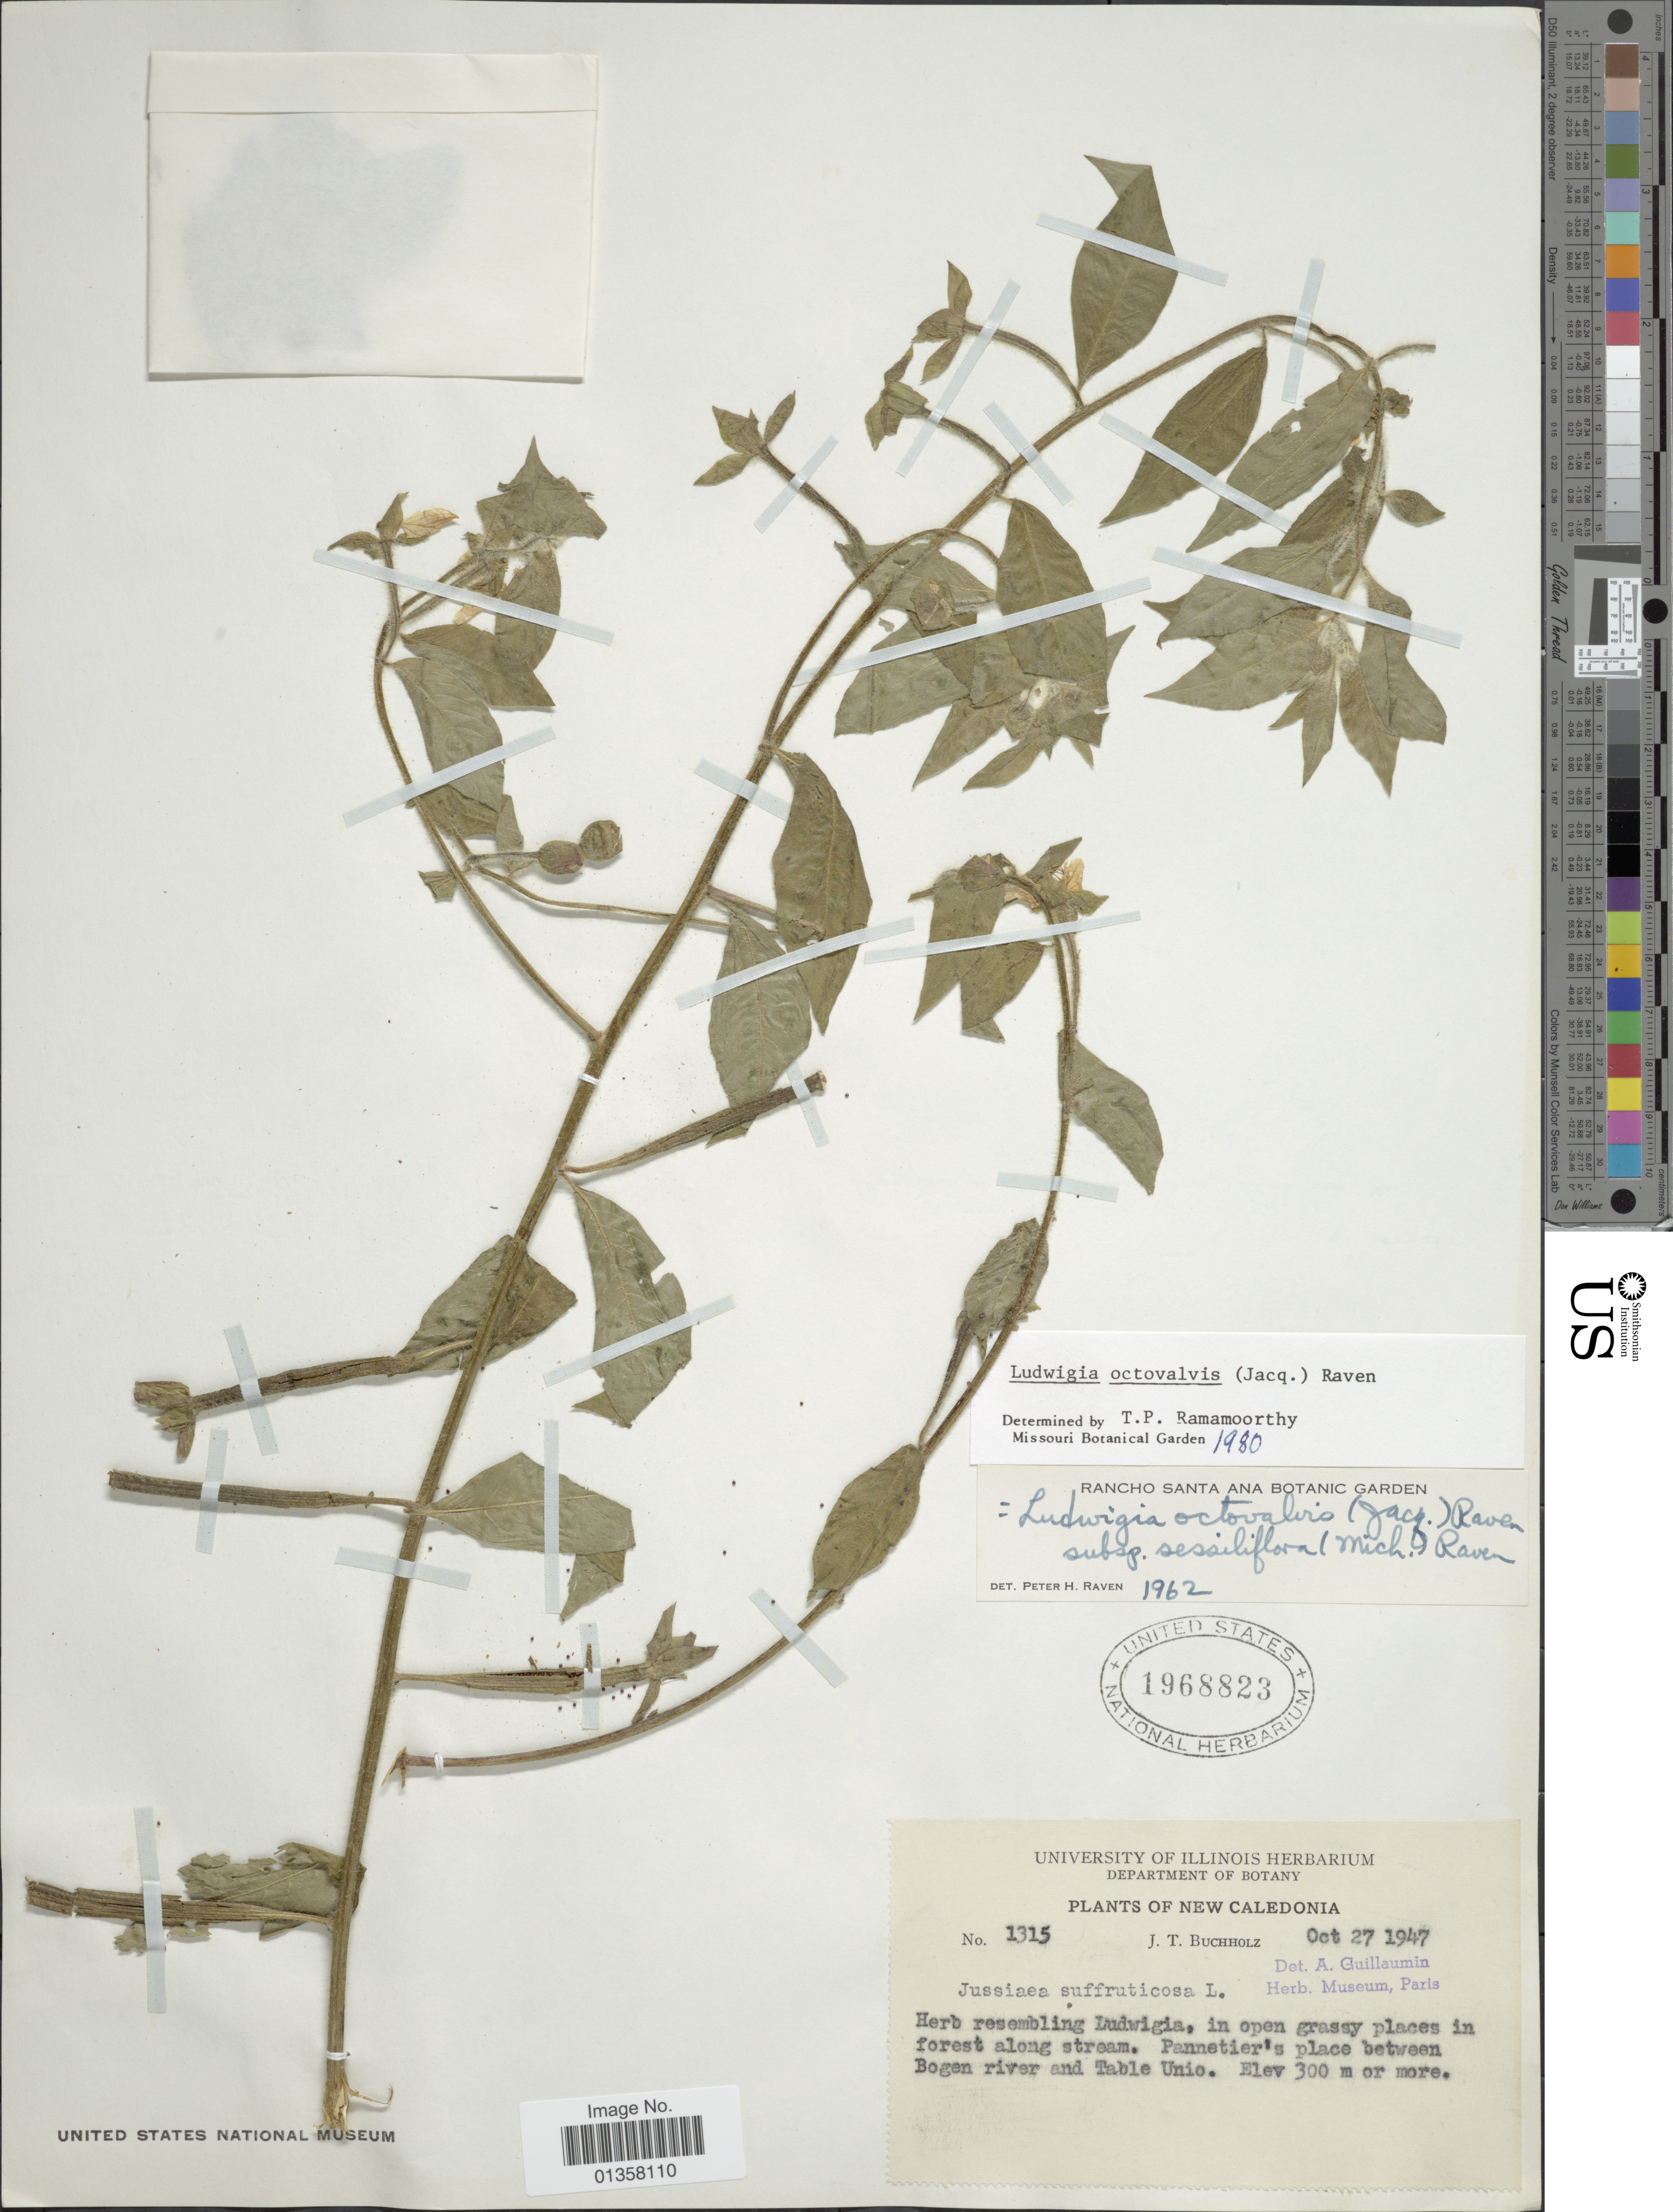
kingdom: Plantae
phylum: Tracheophyta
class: Magnoliopsida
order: Myrtales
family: Onagraceae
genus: Ludwigia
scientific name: Ludwigia octovalvis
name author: (Jacq.) P.H. Raven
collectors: J. T. Buchholz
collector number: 1315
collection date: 1947-10-27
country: New Caledonia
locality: Pannetier's place between Bogen river and Table Unio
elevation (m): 300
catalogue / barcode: US 1968823